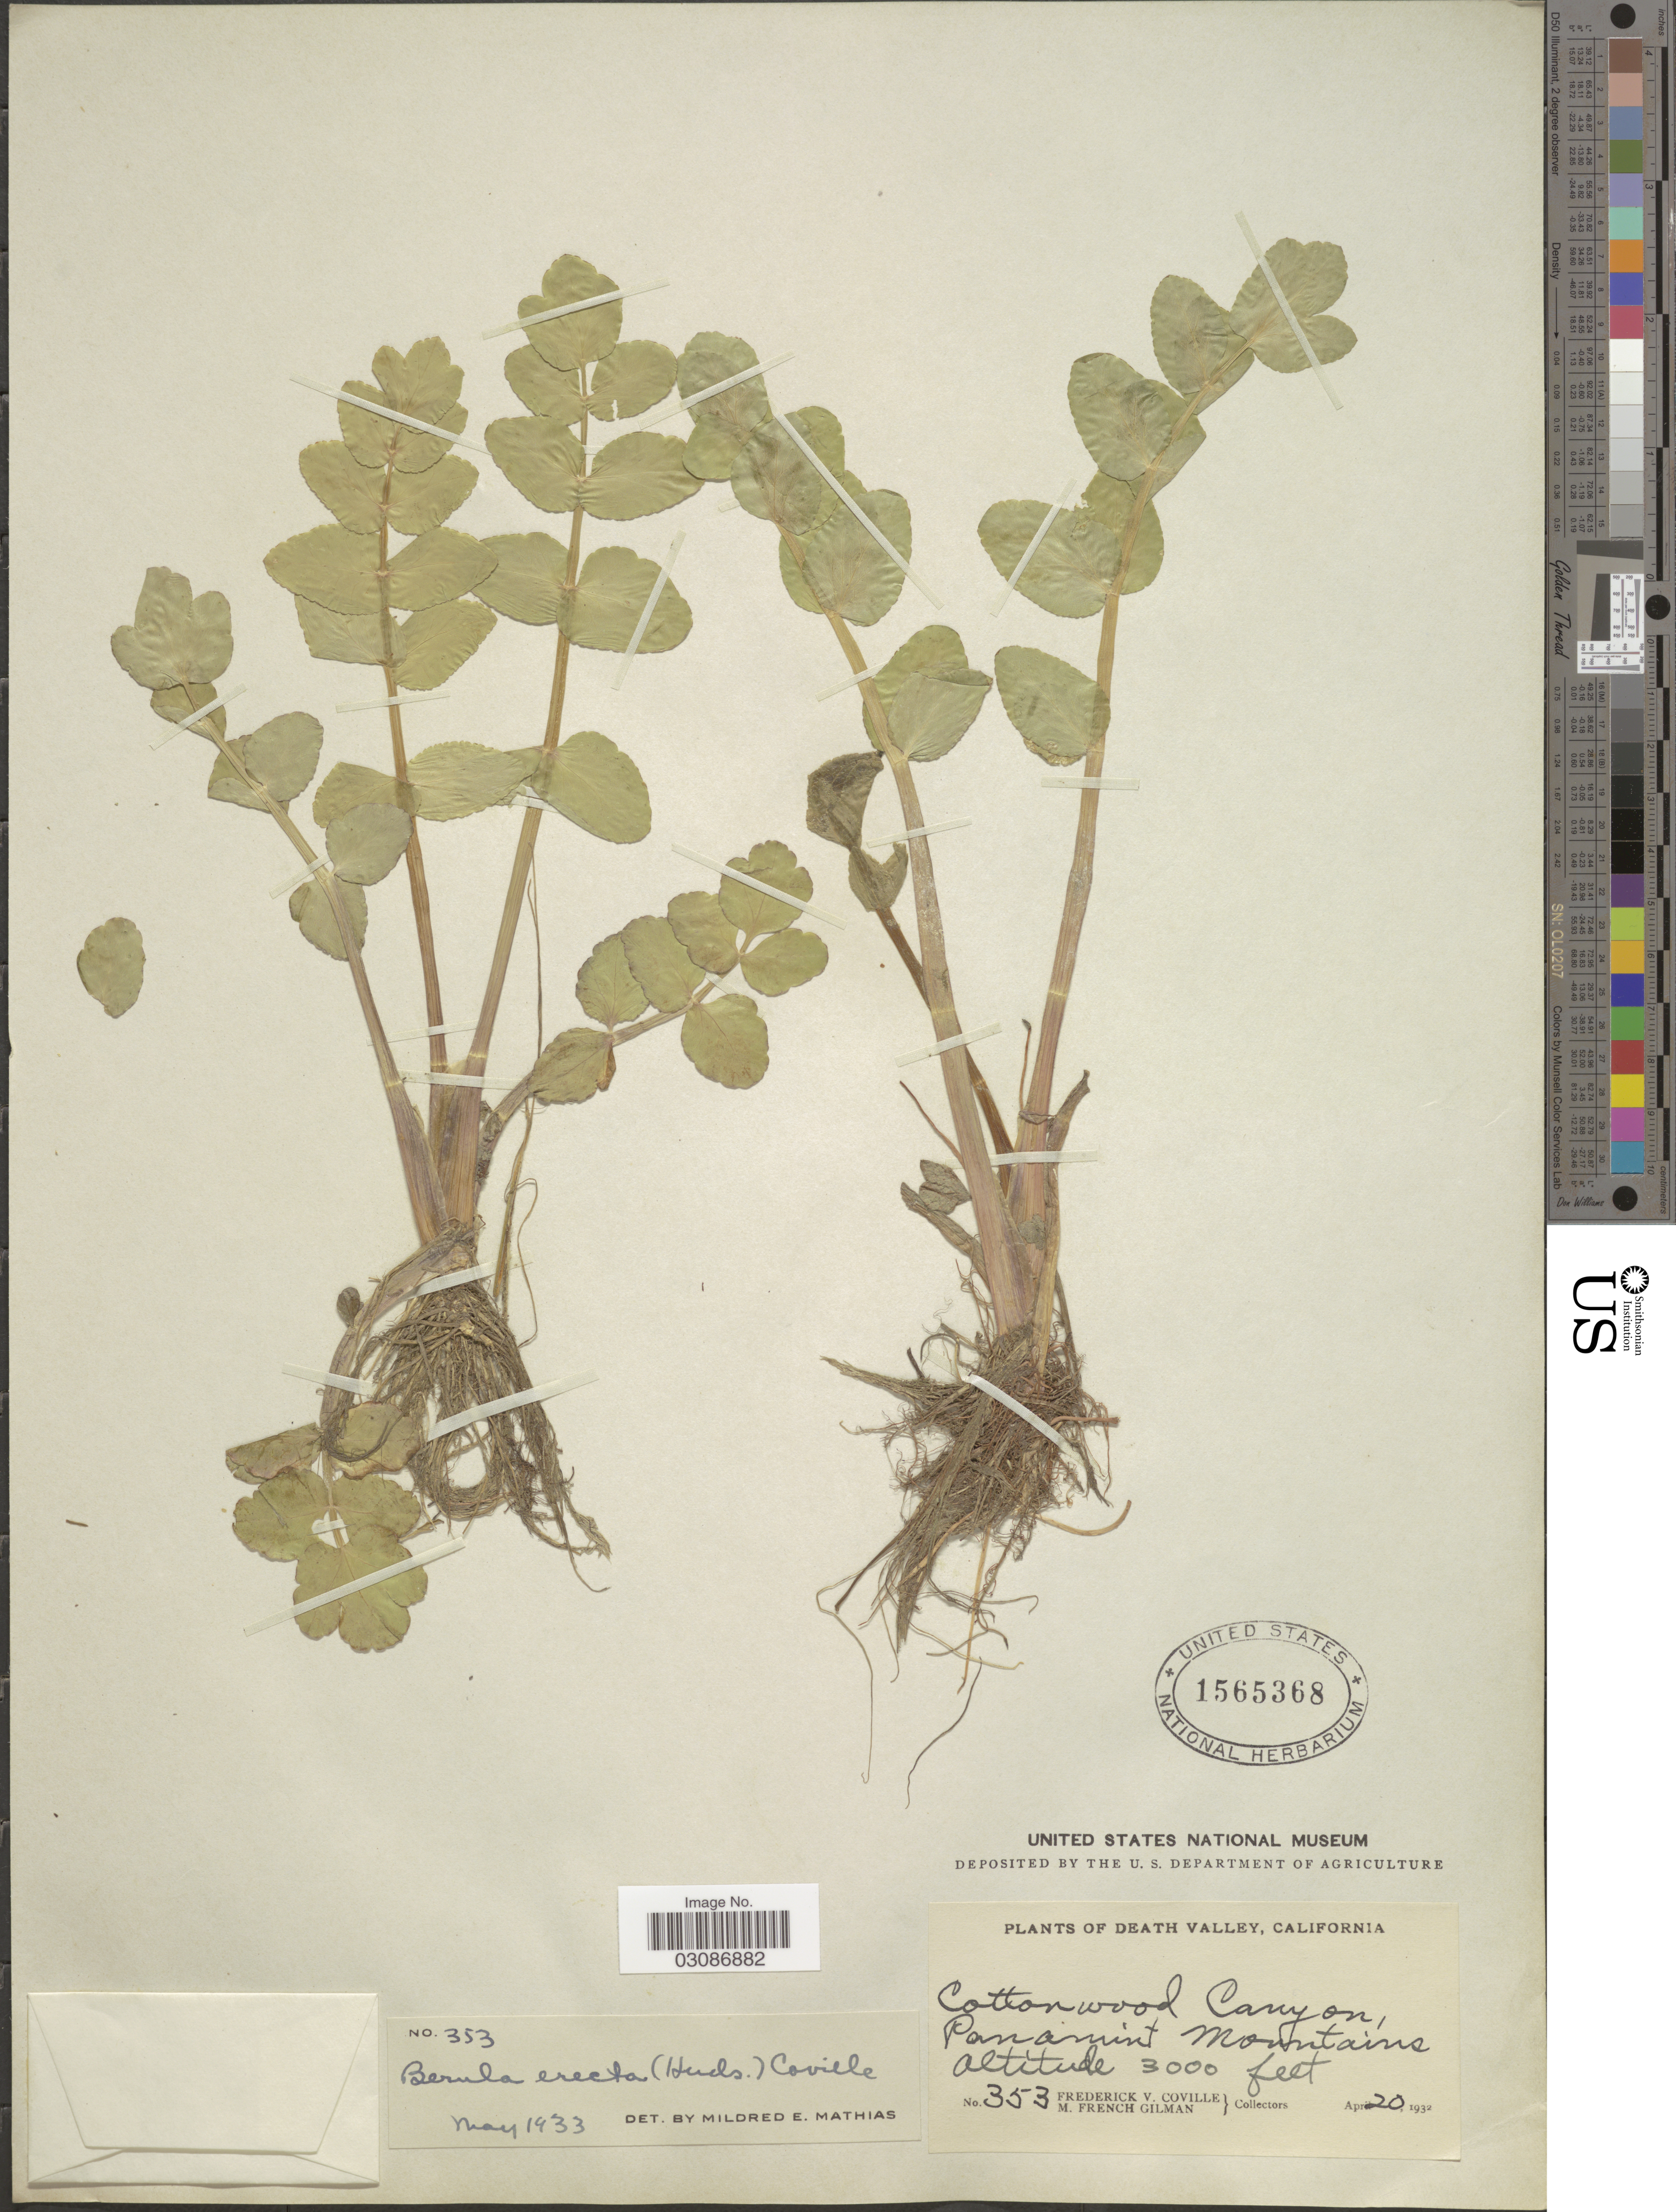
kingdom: Plantae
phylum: Tracheophyta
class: Magnoliopsida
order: Apiales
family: Apiaceae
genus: Berula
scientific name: Berula erecta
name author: (Huds.) Coville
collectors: F. V. Coville & M. F. Gilman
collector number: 353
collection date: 1932-04-20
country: United States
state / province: California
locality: Death Valley. Cottonwood Canyon, Panamint Mountains.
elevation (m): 914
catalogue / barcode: US 1565368